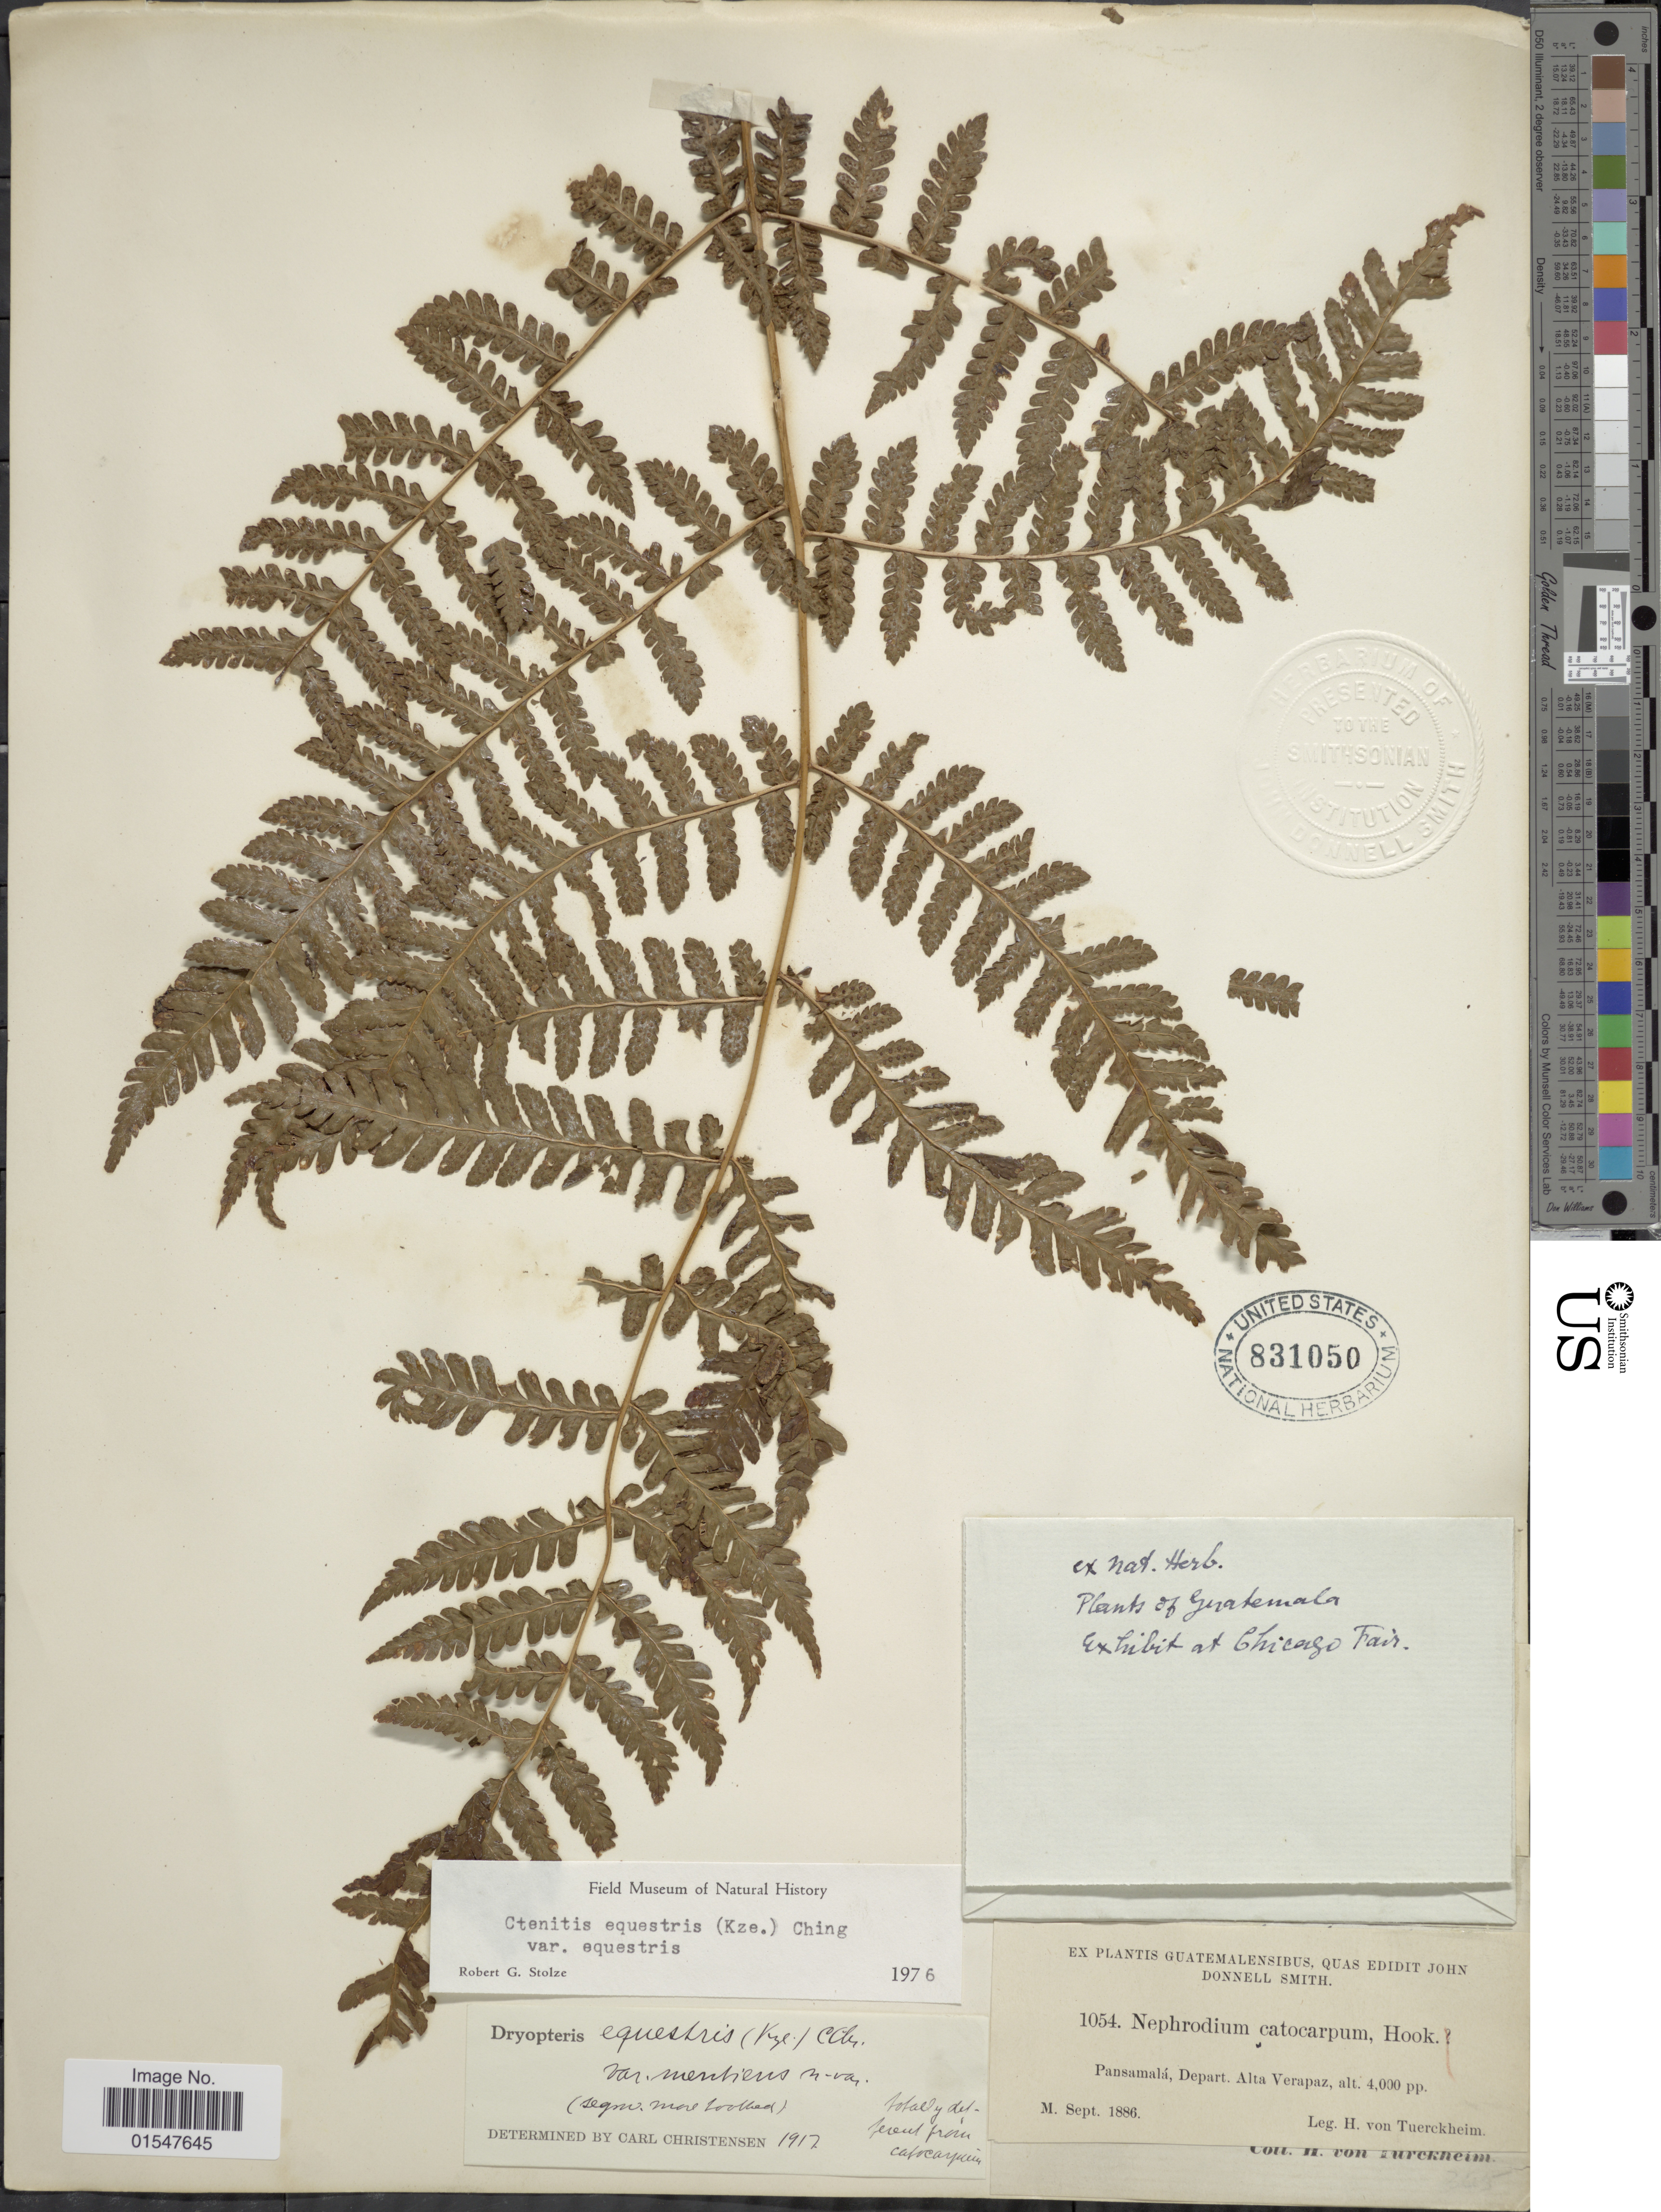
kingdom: Plantae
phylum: Tracheophyta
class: Polypodiopsida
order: Polypodiales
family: Dryopteridaceae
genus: Ctenitis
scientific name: Ctenitis equestris var. equestris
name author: (Kunze) Ching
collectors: H. von Türckheim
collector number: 1054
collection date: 1886-09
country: Guatemala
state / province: Alta Verapaz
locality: Pansamala, Depart. Alta Verapaz.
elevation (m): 1219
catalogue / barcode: US 831050